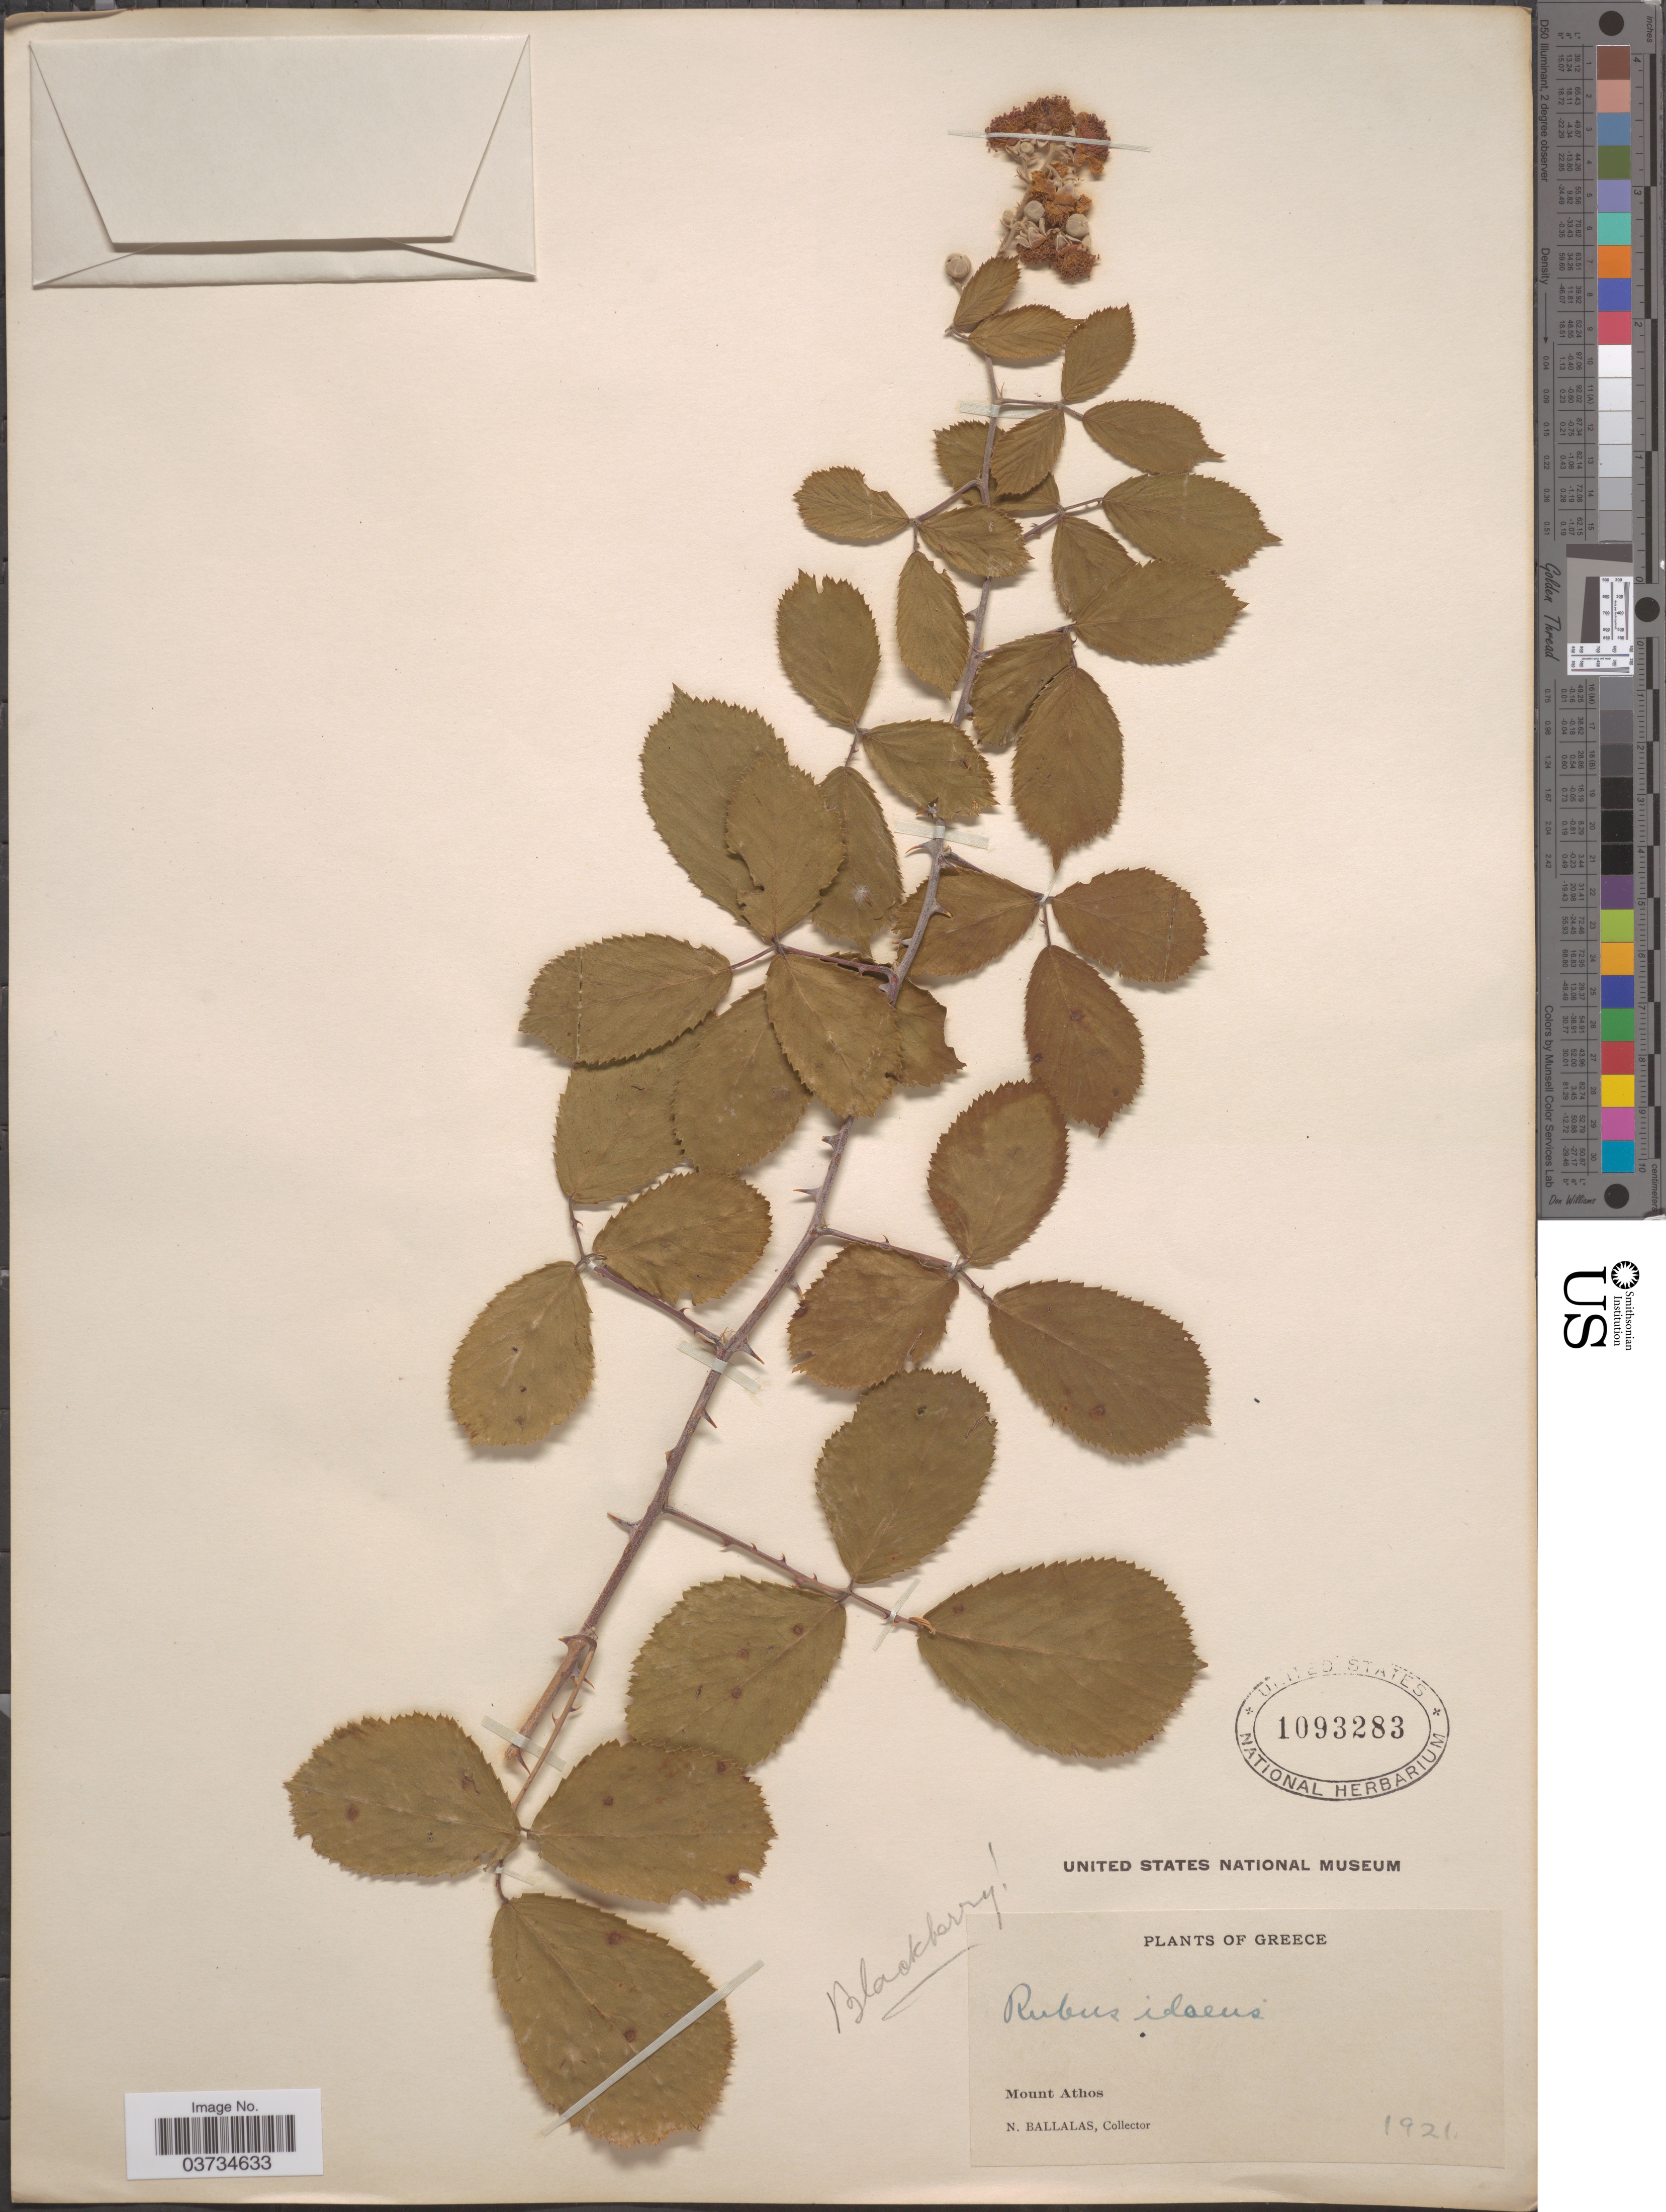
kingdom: Plantae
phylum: Tracheophyta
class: Magnoliopsida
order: Rosales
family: Rosaceae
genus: Rubus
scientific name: Rubus idaeus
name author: L.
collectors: N. Ballalas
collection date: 1921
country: Greece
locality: Mount Athos.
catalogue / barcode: US 1093283